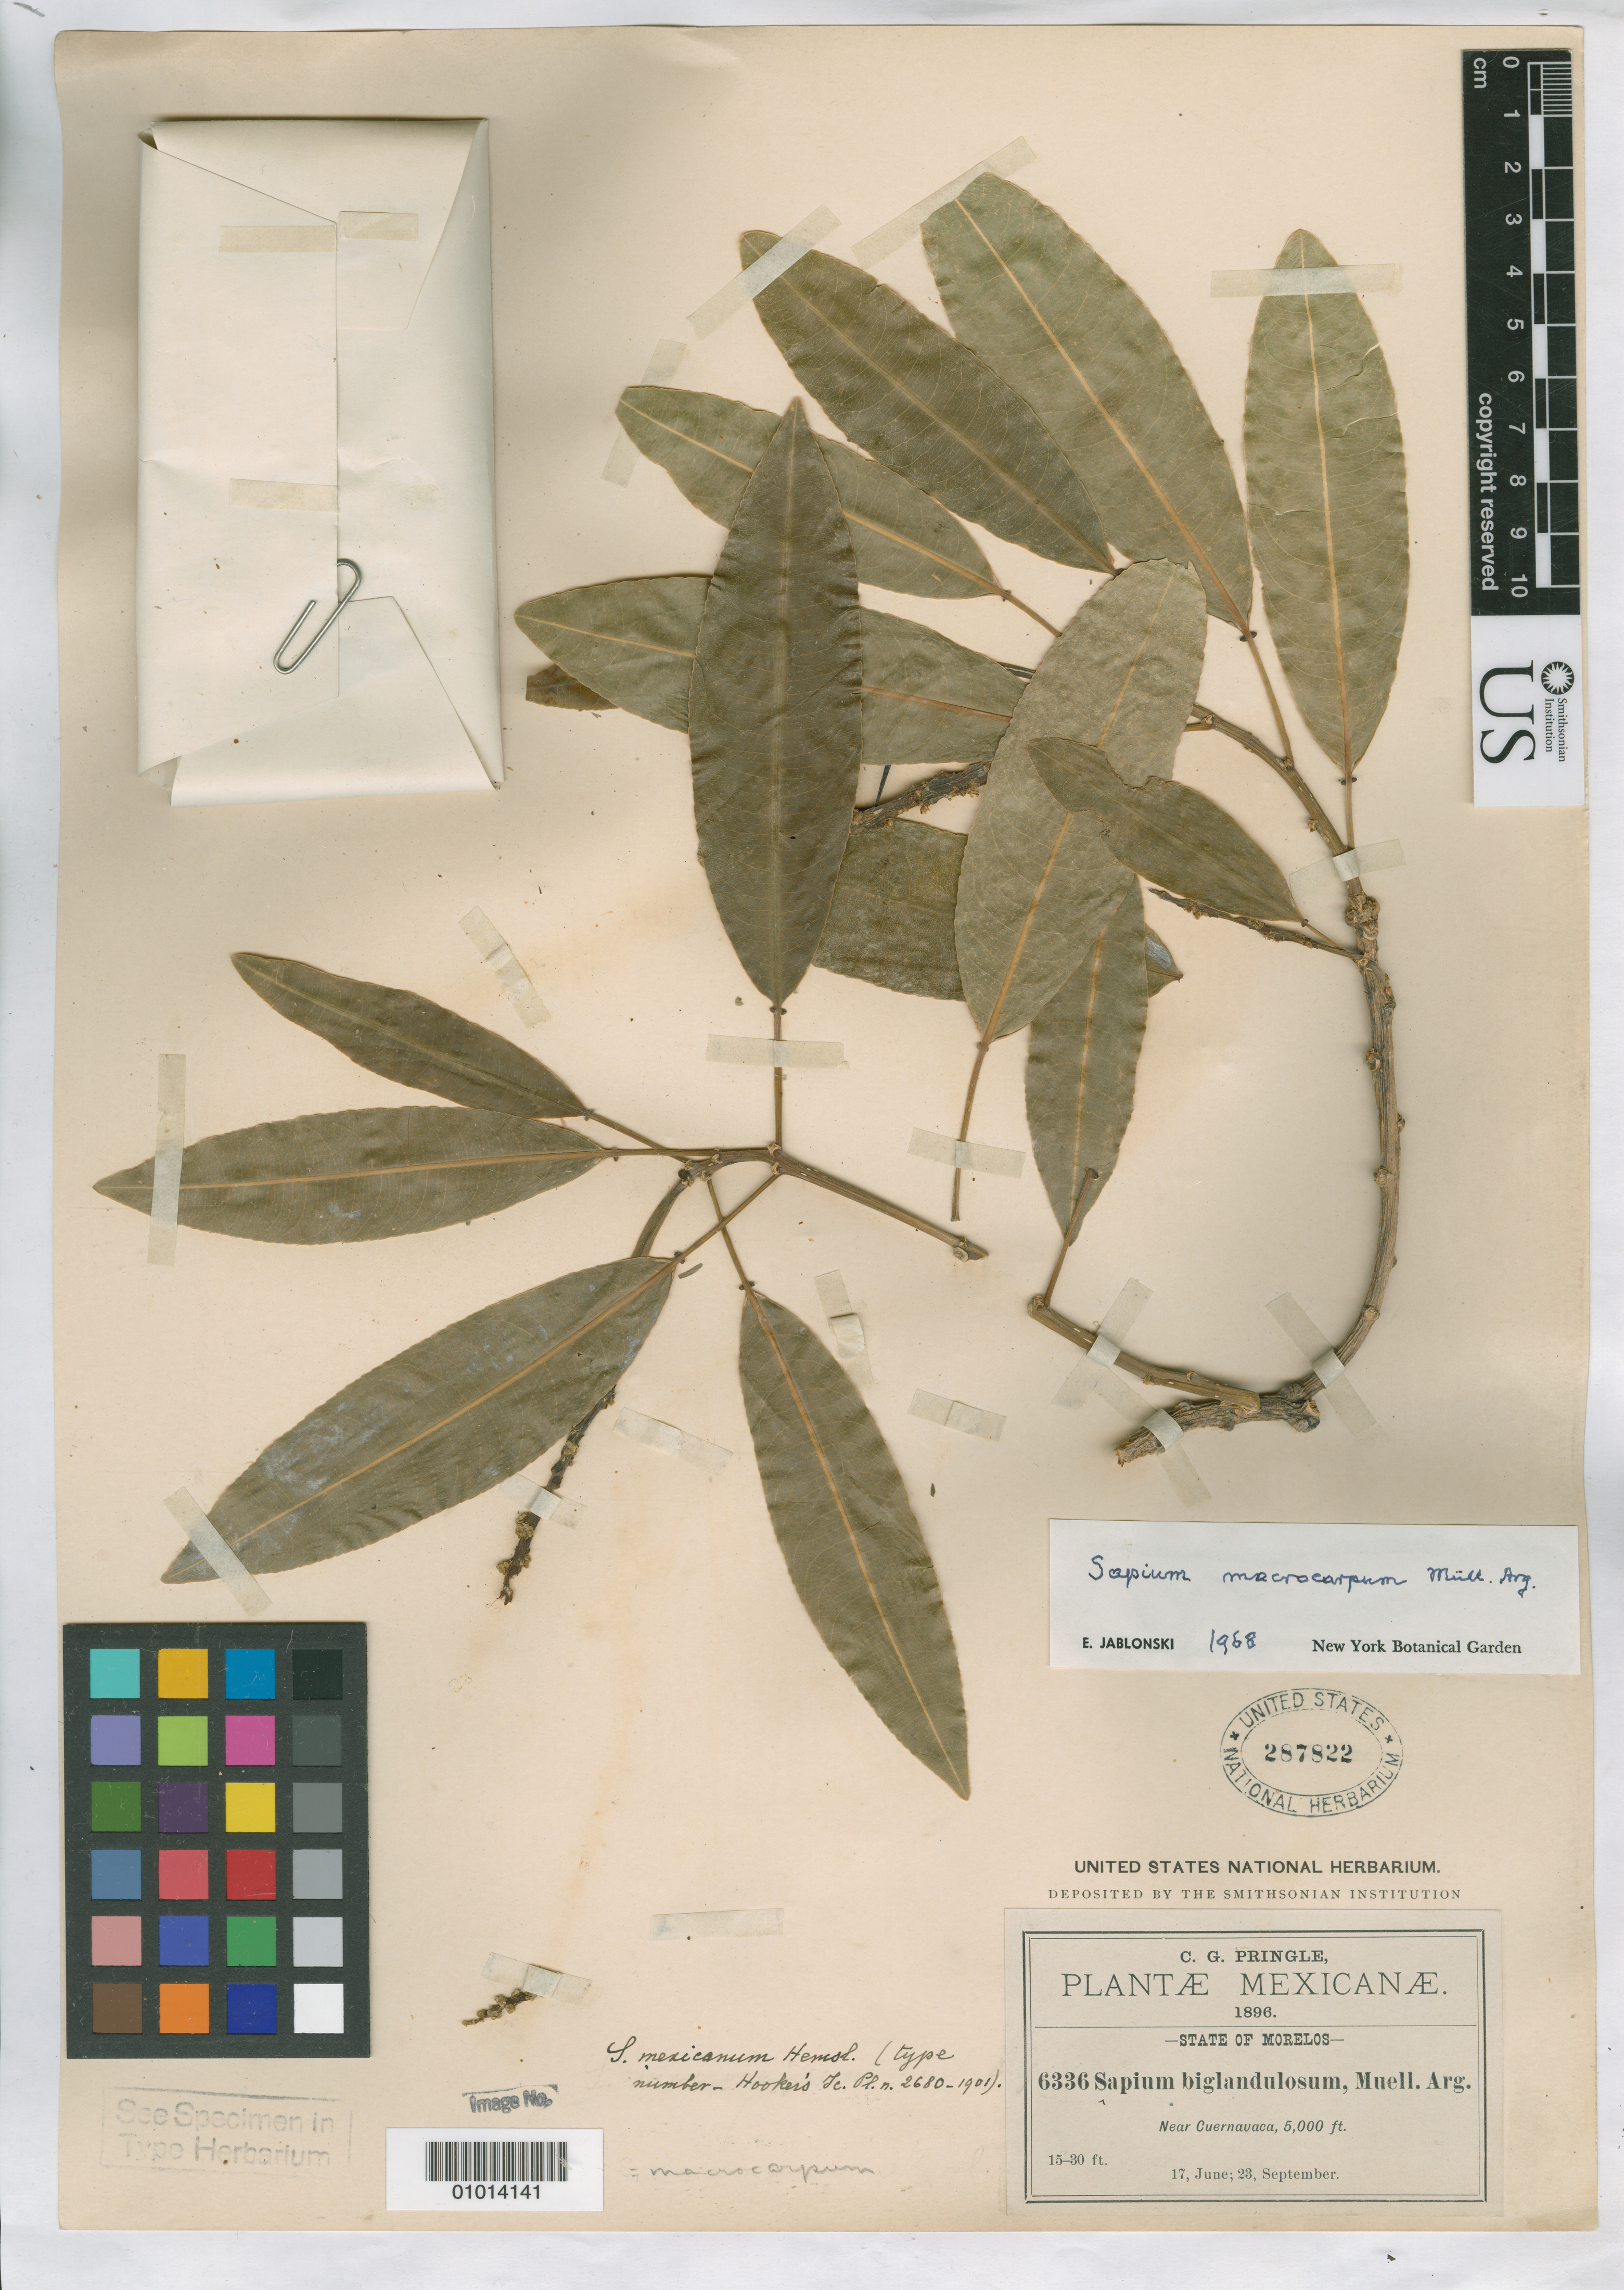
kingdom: Plantae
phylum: Tracheophyta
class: Magnoliopsida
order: Malpighiales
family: Euphorbiaceae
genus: Sapium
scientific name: Sapium mexicanum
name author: Hemsl.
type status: Isosyntype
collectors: C. G. Pringle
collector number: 6336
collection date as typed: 17 Jun 1896 and 23 Sep 1896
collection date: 1896-06-17,1896-09-23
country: Mexico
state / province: Morelos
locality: Near Cuernavaca.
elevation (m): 1524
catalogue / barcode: US 287822